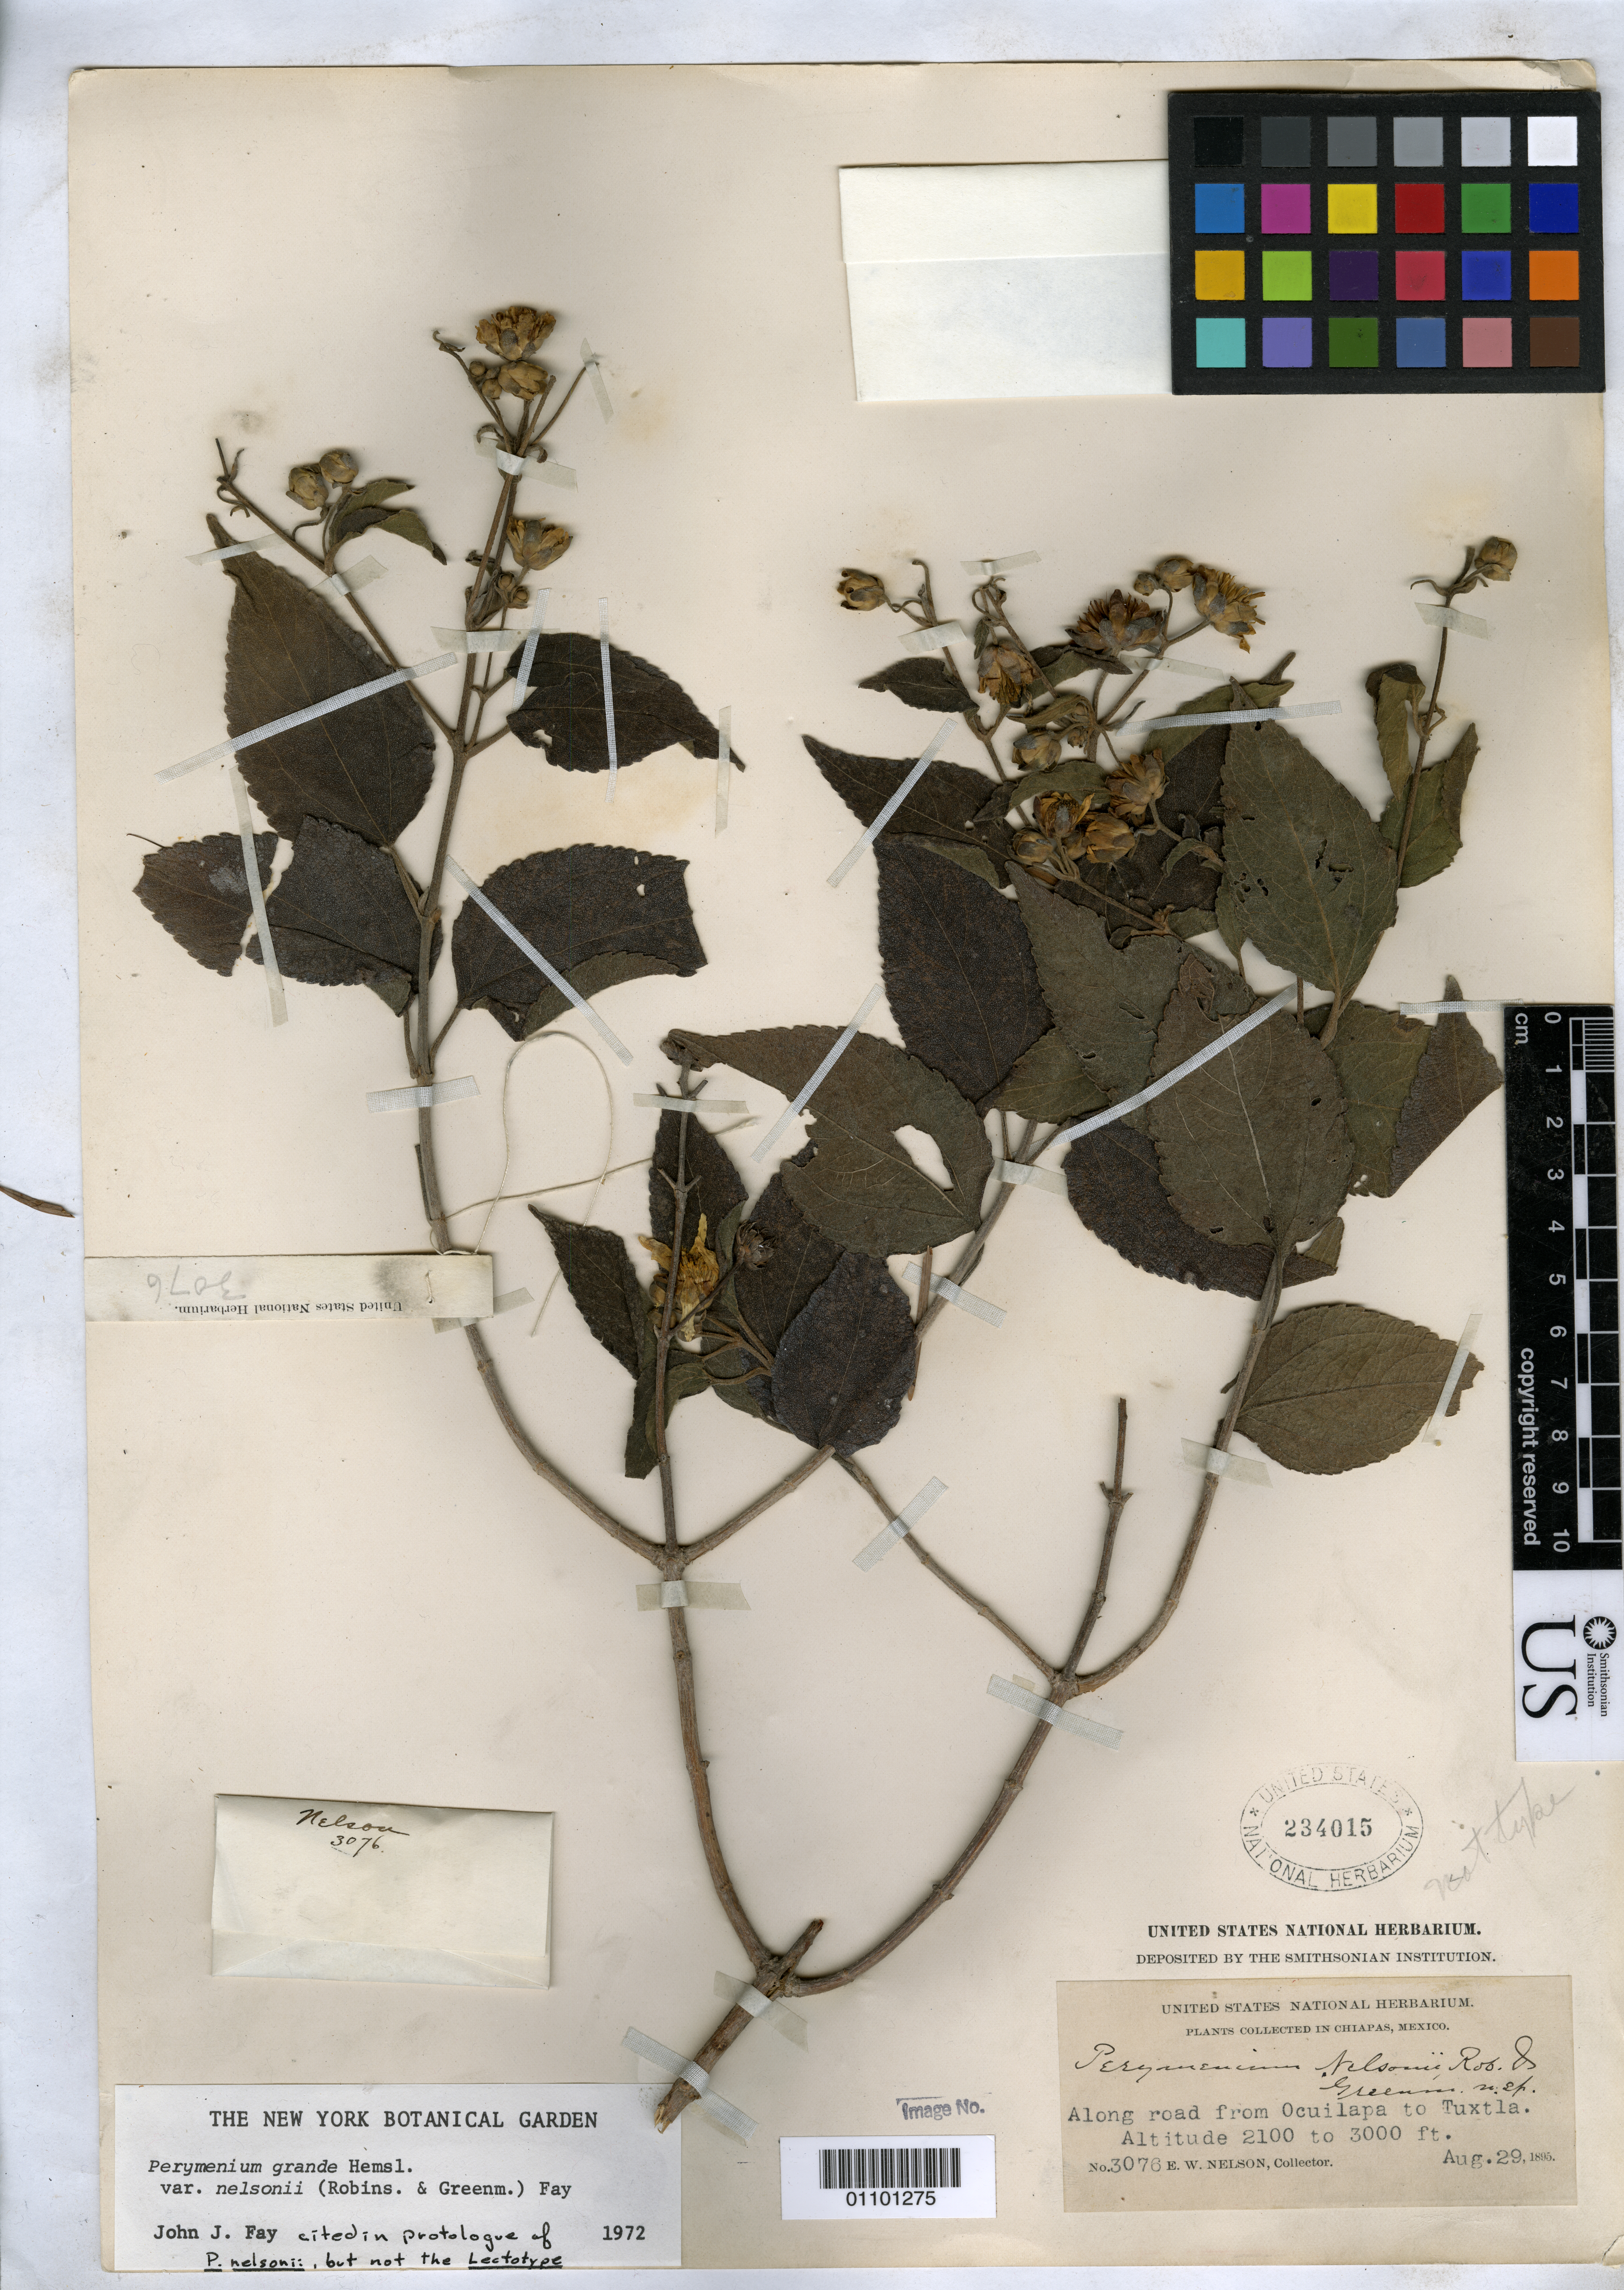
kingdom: Plantae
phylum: Tracheophyta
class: Magnoliopsida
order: Asterales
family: Asteraceae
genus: Perymenium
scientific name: Perymenium nelsonii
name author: B.L. Rob. & Greenm.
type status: Syntype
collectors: E. W. Nelson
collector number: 3076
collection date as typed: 29 Aug 1895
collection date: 1895-08-29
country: Mexico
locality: Chiapas: along road from Ocuilapa to Tuxtla.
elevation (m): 640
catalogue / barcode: US 234015